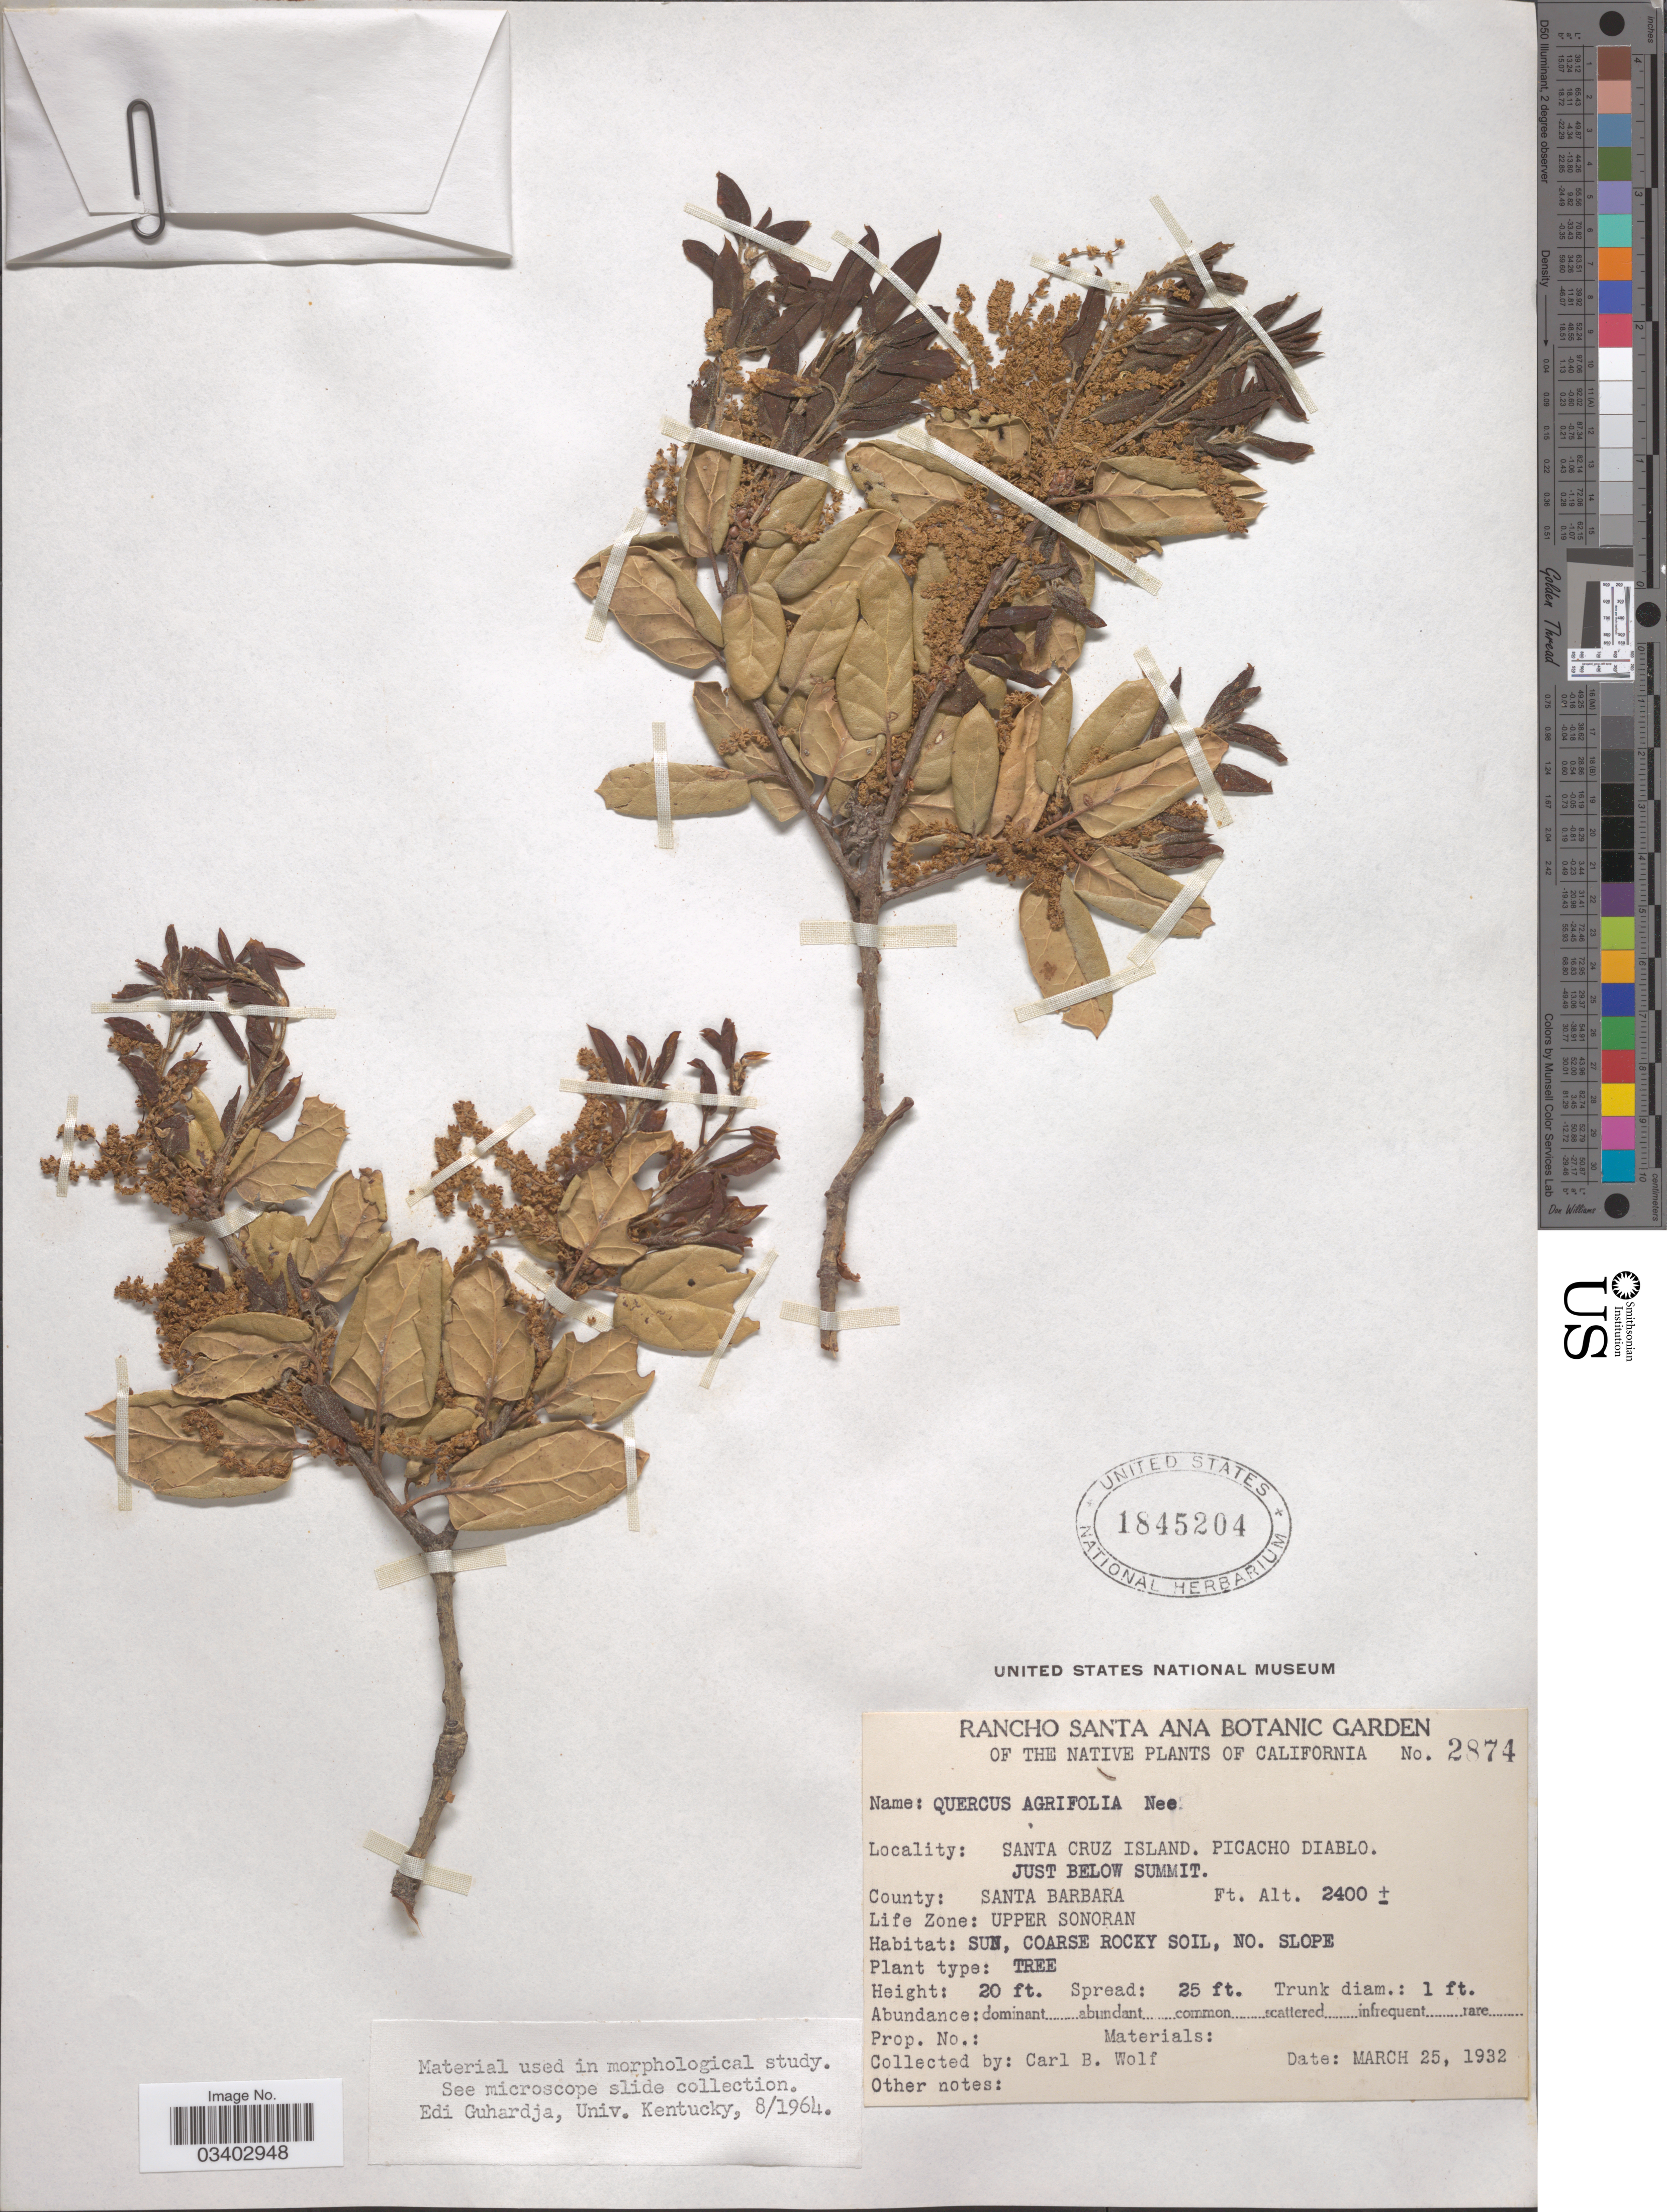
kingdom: Plantae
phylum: Tracheophyta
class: Magnoliopsida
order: Fagales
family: Fagaceae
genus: Quercus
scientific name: Quercus agrifolia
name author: Née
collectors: C. B. Wolf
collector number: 2874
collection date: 1932-03-25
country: United States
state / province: California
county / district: Santa Barbara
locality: Rancho Santa Ana Botanic Garden. Santa Cruz Island. Picacho Diablo. Just below summit. County: Santa Barbara, Life Zone: Upper Sonoran.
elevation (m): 732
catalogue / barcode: US 1845204